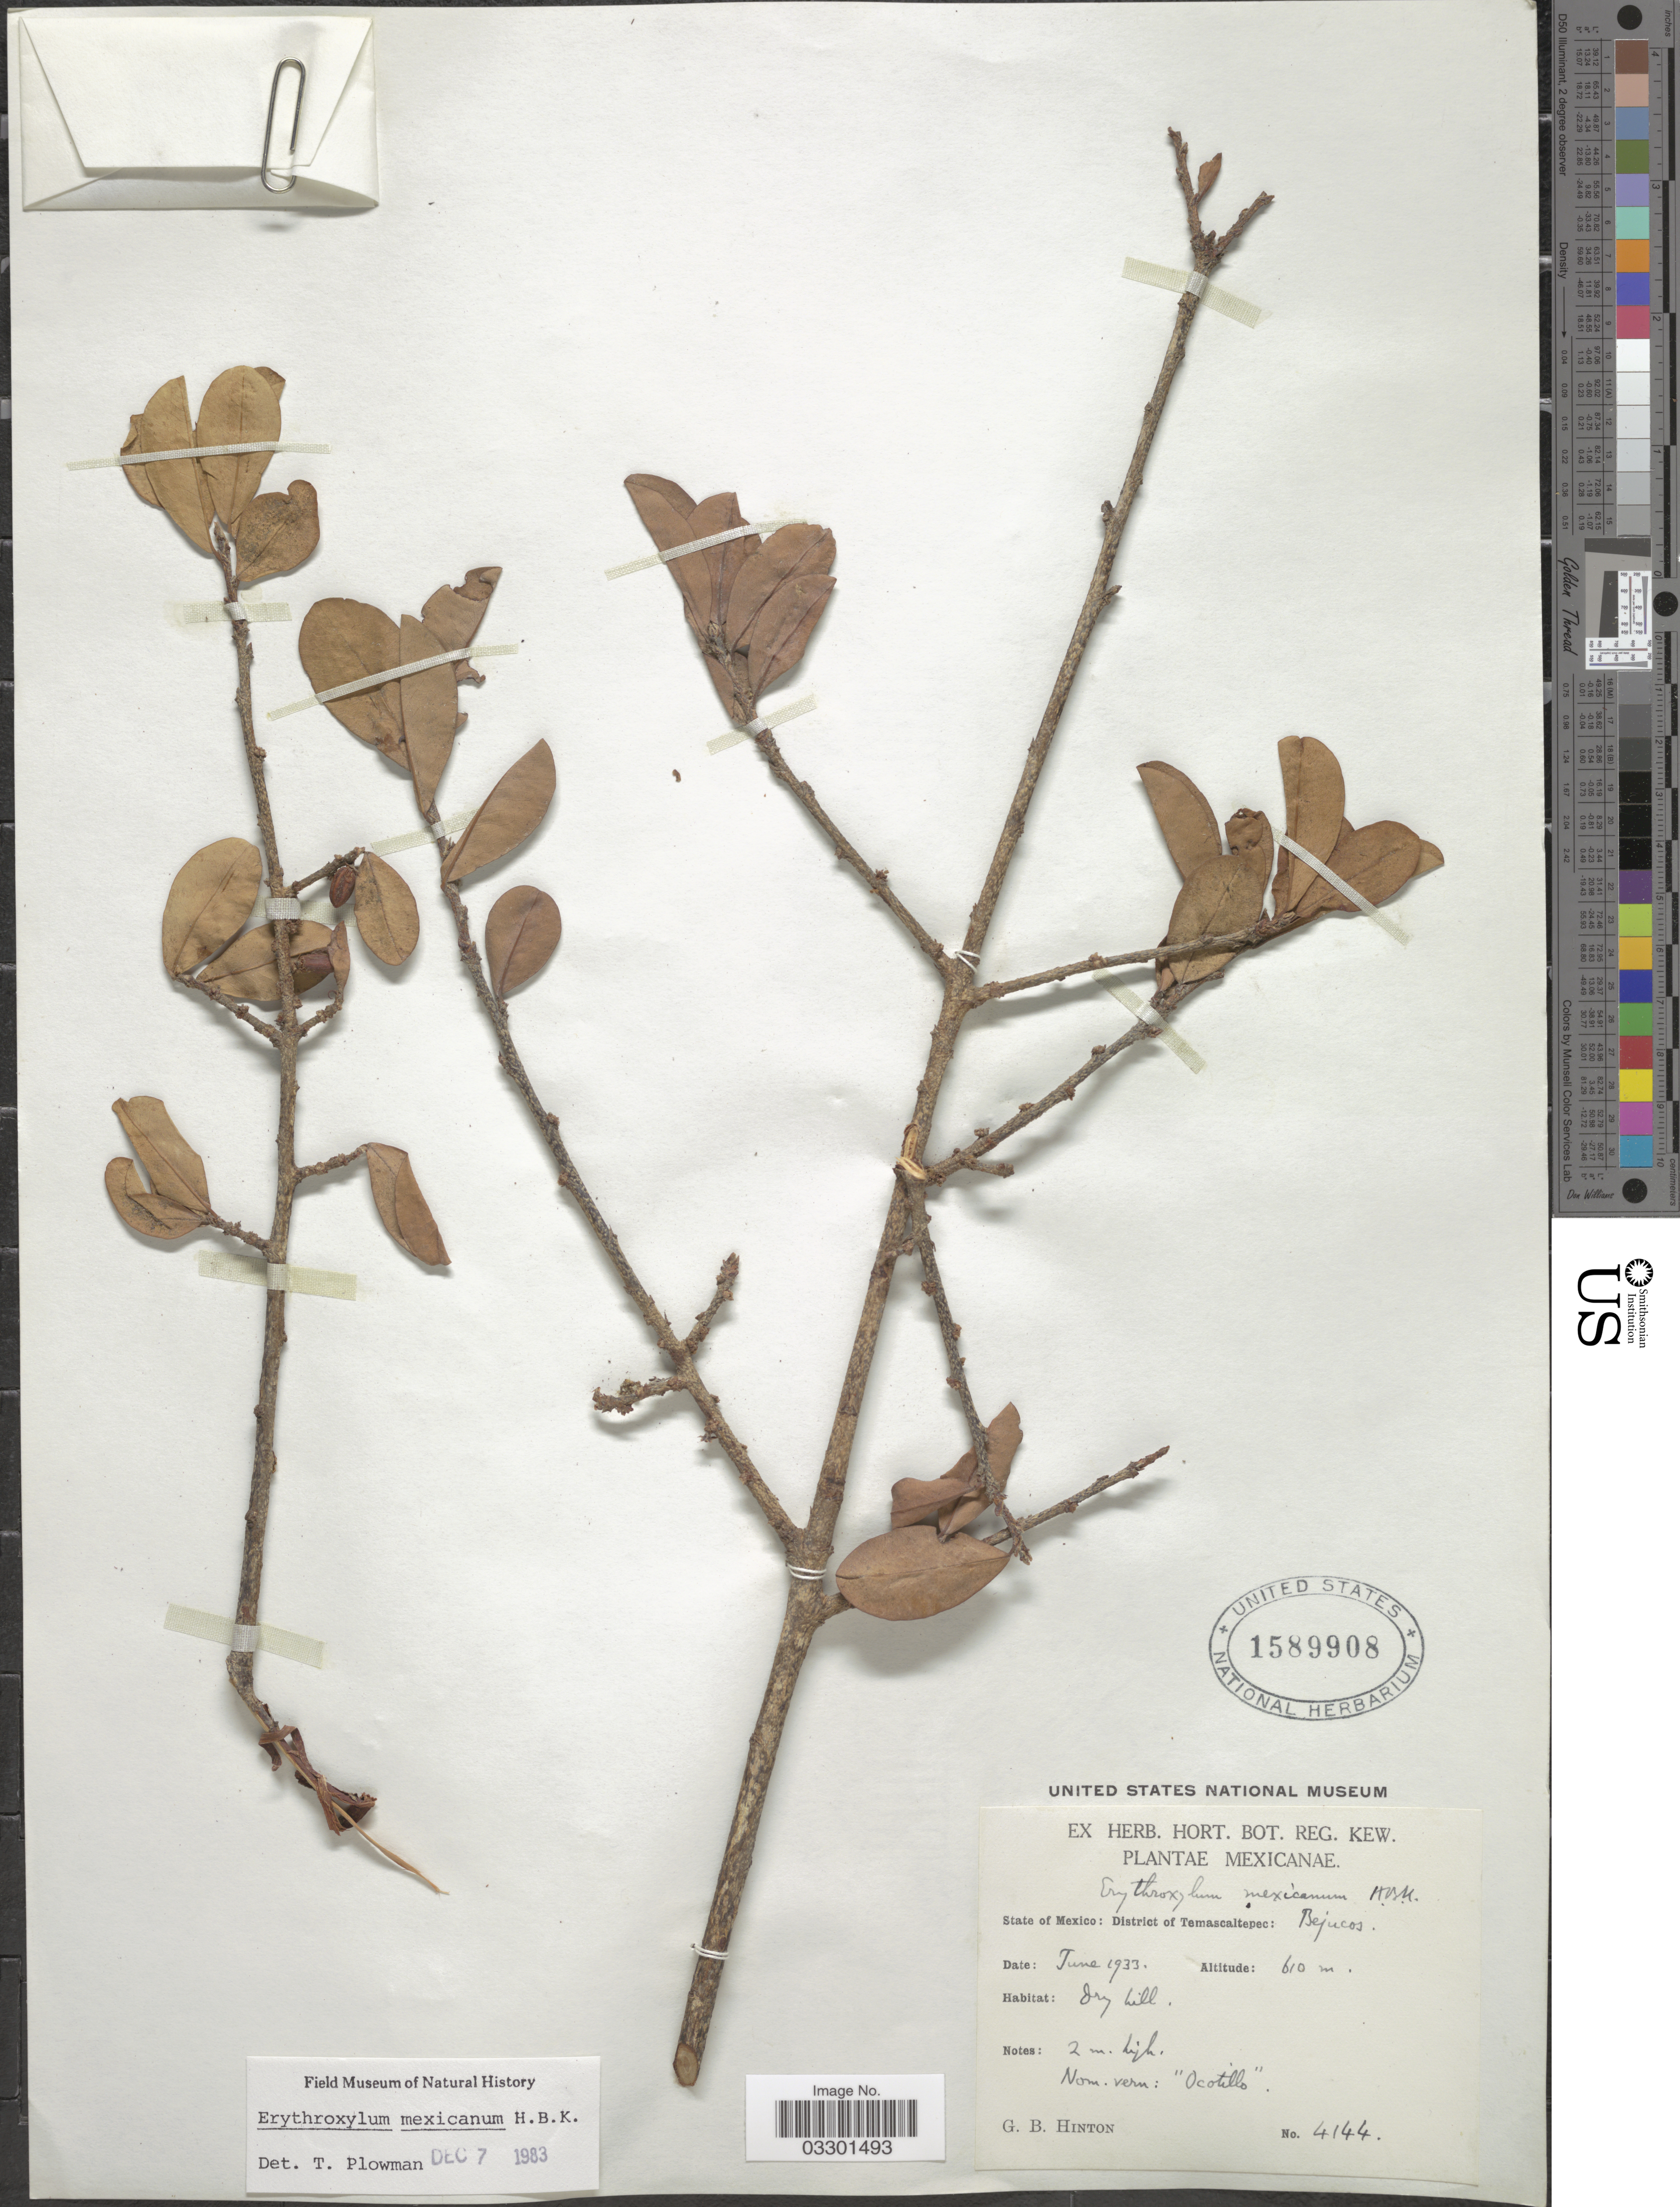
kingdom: Plantae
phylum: Tracheophyta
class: Magnoliopsida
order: Malpighiales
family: Erythroxylaceae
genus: Erythroxylum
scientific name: Erythroxylum mexicanum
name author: Kunth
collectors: G. B. Hinton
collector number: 4144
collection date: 1933-06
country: Mexico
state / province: México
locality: District of Temascaltepec: Bejucos.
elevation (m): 610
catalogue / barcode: US 1589908